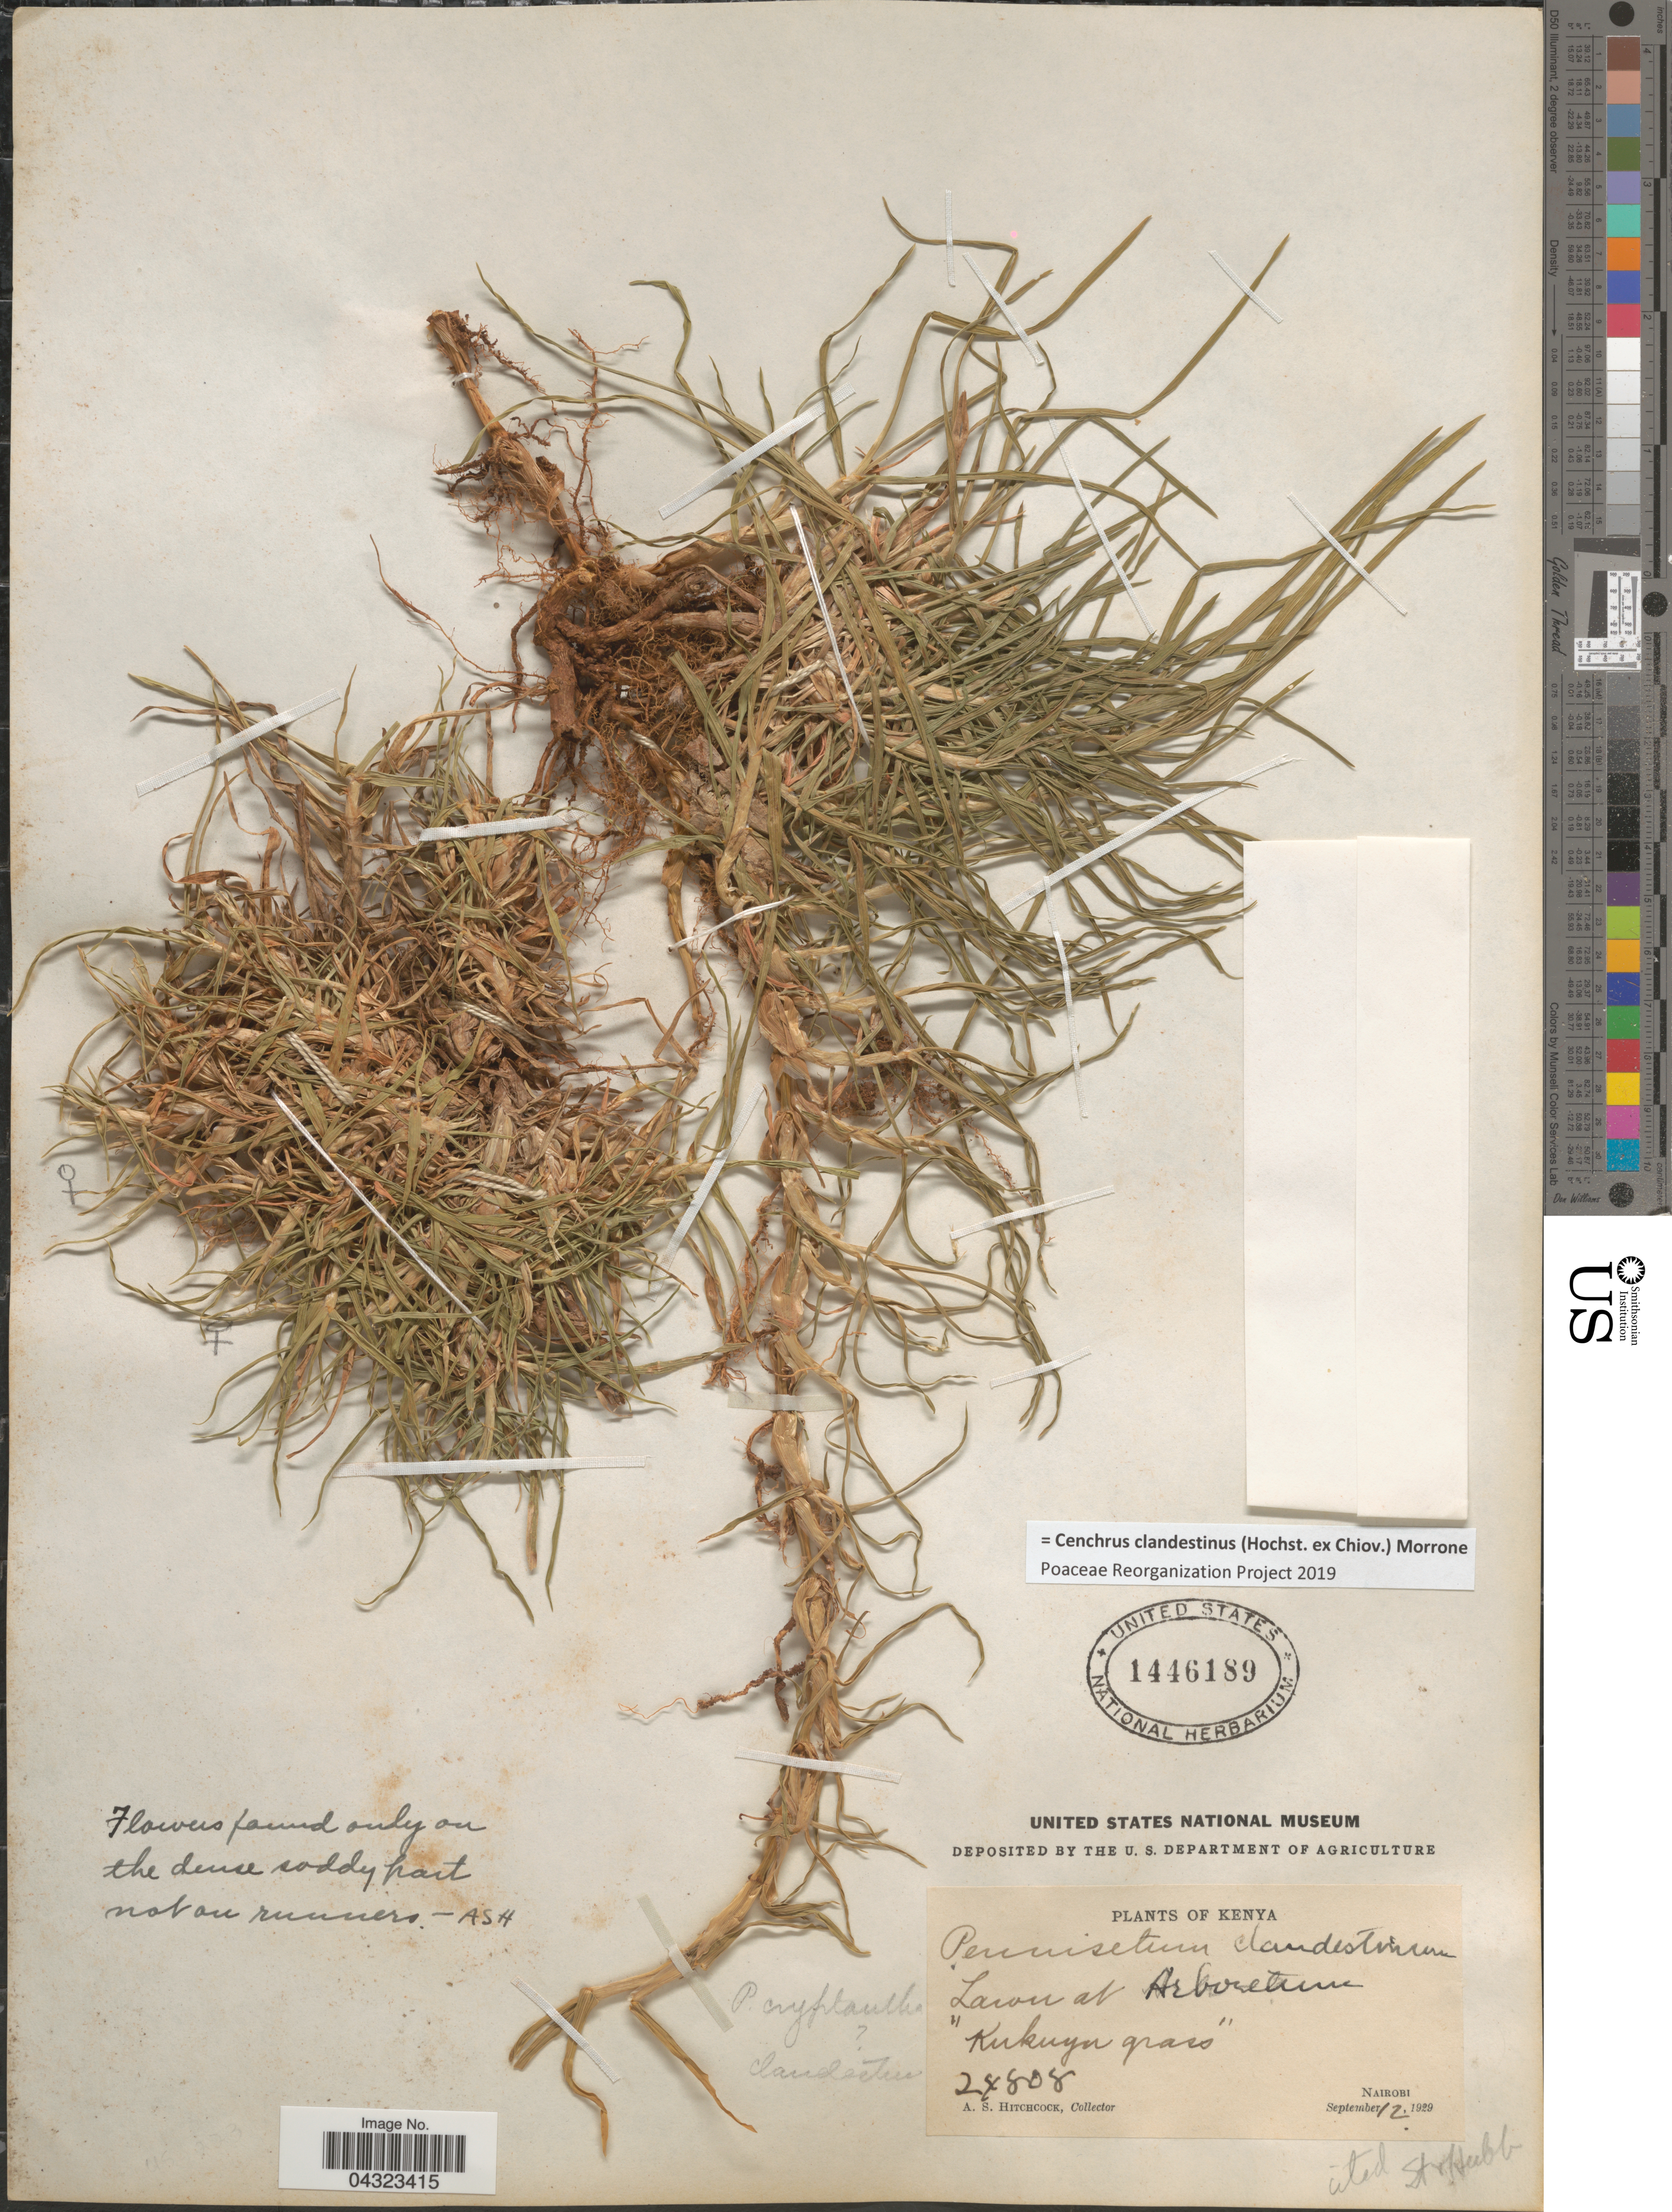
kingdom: Plantae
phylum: Tracheophyta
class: Liliopsida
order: Poales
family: Poaceae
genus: Cenchrus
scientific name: Cenchrus clandestinus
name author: (Hochst. & Chiov.) Morrone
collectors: A. S. Hitchcock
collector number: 24808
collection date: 1929-09-12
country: Kenya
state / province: Nairobi Area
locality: Lawn at Arboretum. Nairobi.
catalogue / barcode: US 1446189